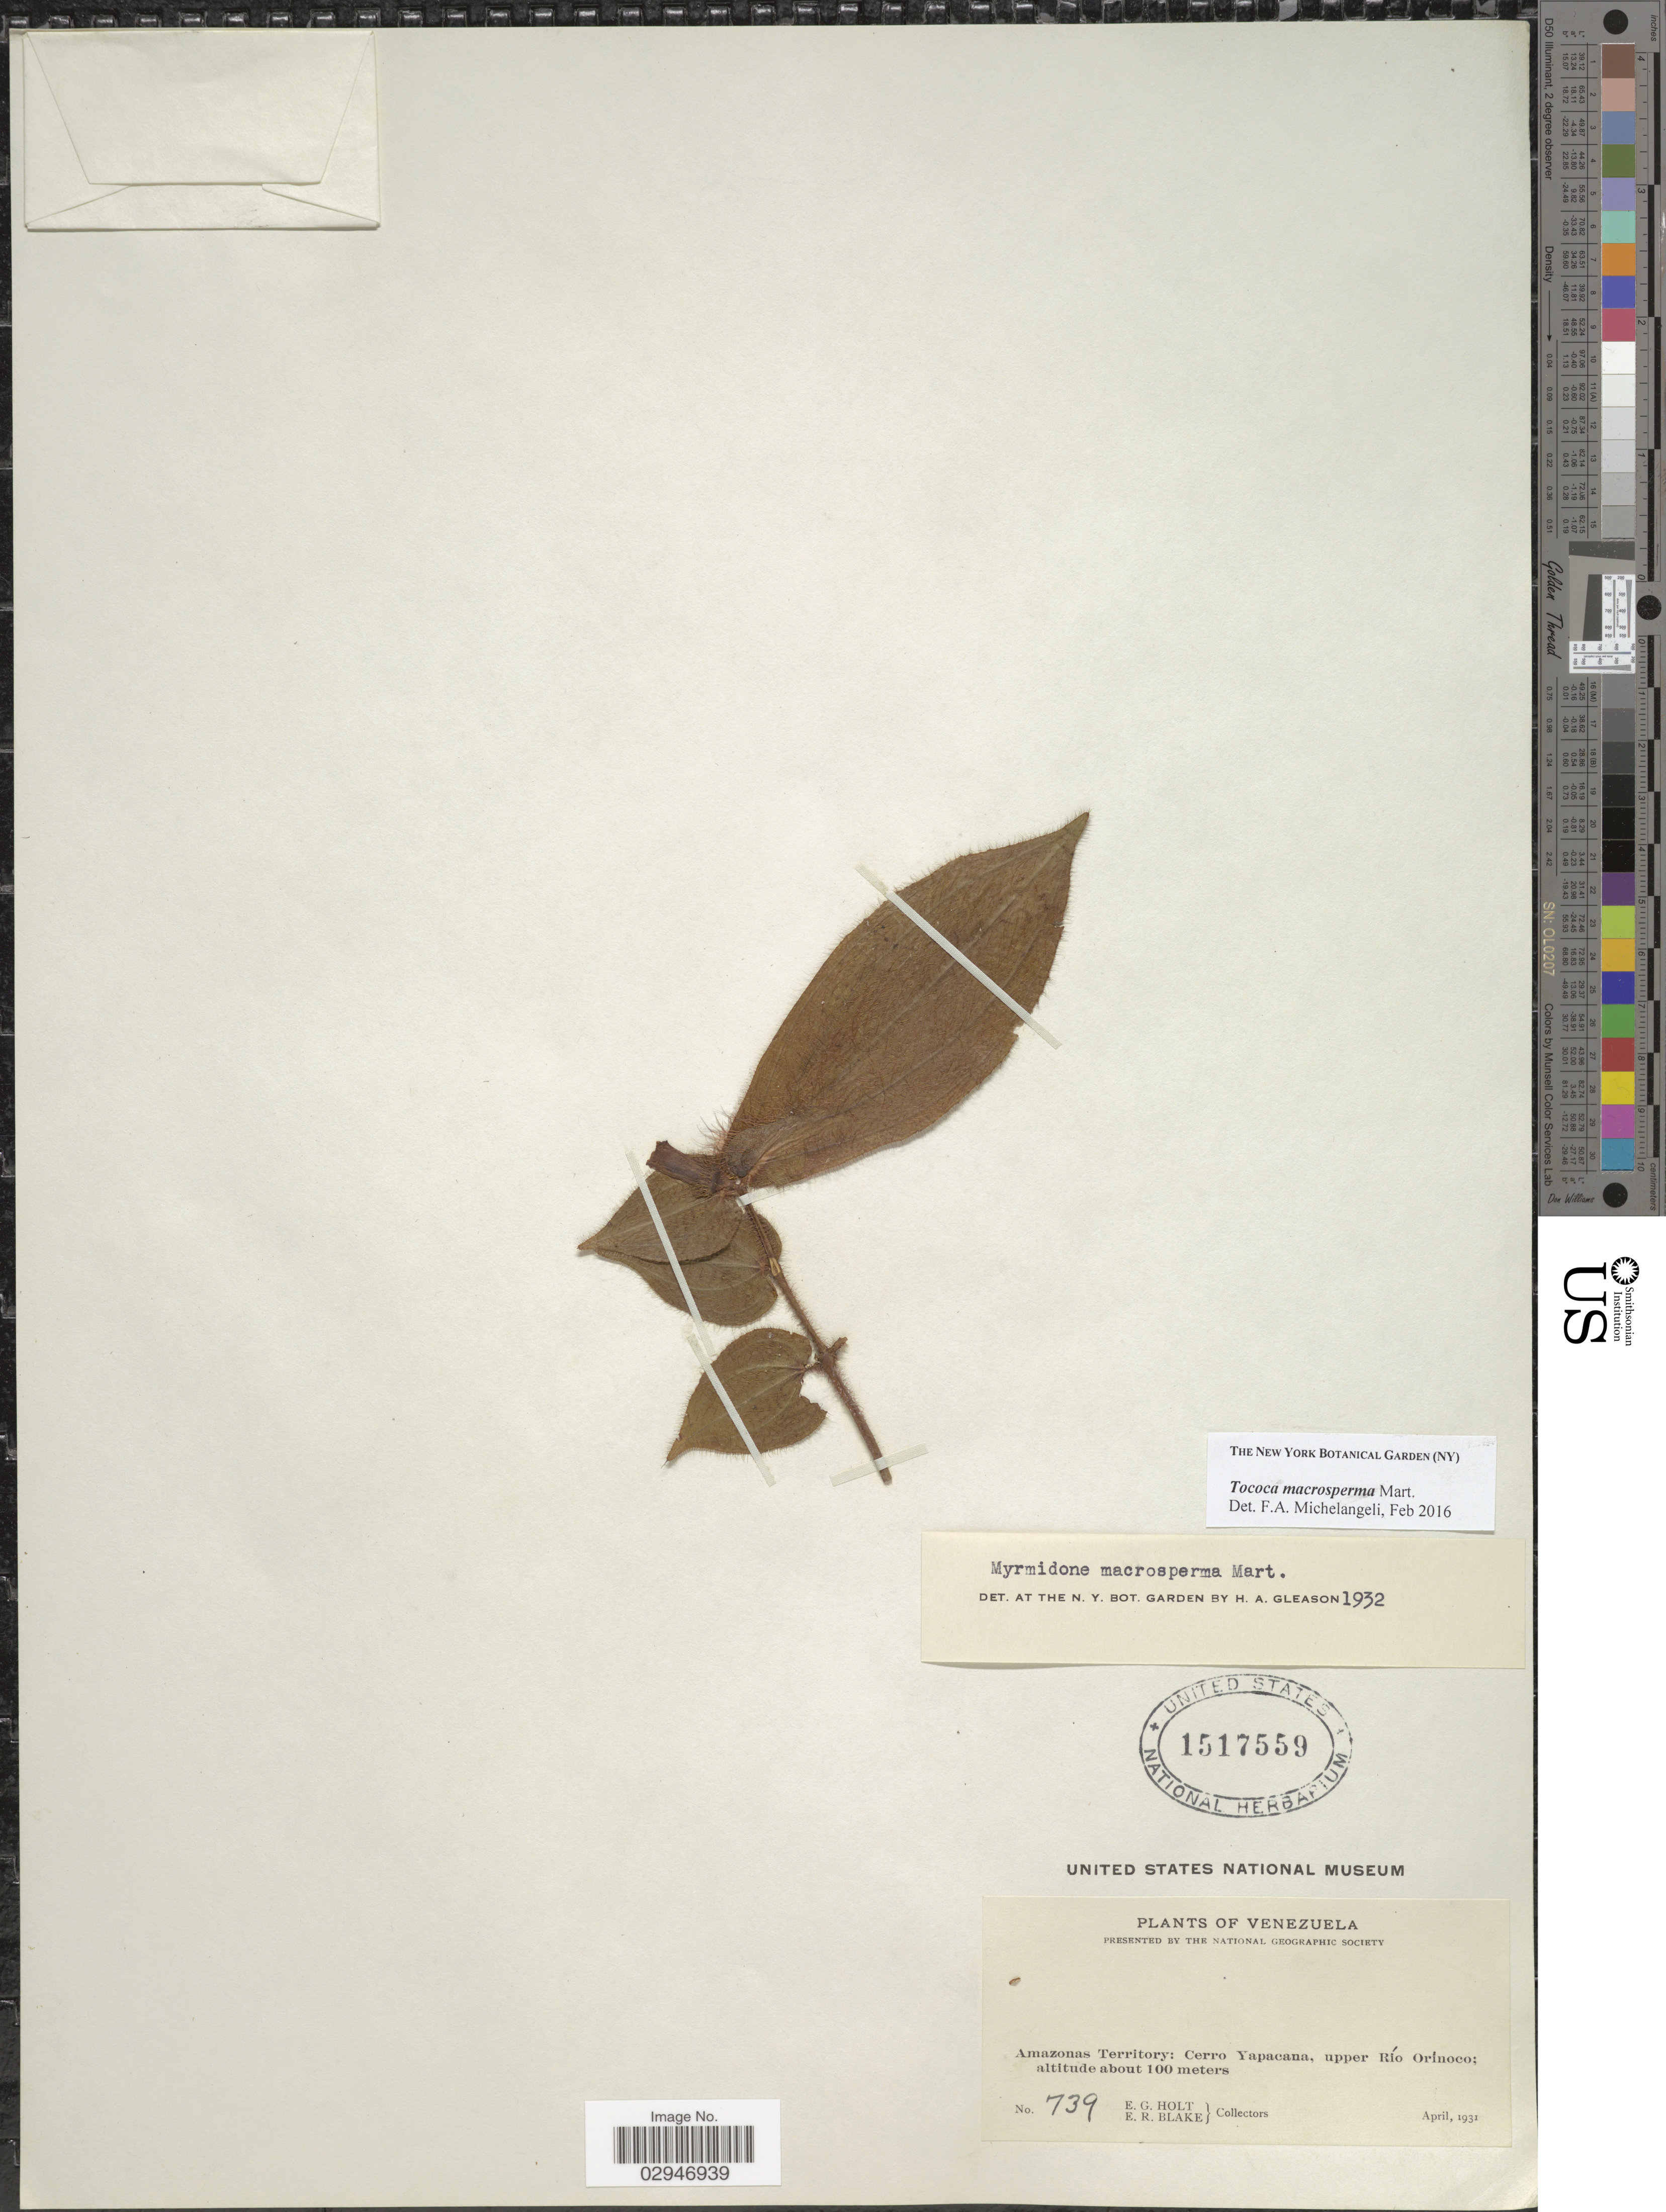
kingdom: Plantae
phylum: Tracheophyta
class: Magnoliopsida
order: Myrtales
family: Melastomataceae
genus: Tococa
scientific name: Tococa macrosperma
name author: Mart.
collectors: E. R. Blake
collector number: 739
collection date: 1931-04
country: Venezuela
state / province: Amazonas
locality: Amazonas Territory: Cerro Yapacana, upper Río Orínoco.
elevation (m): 100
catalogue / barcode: US 1517559